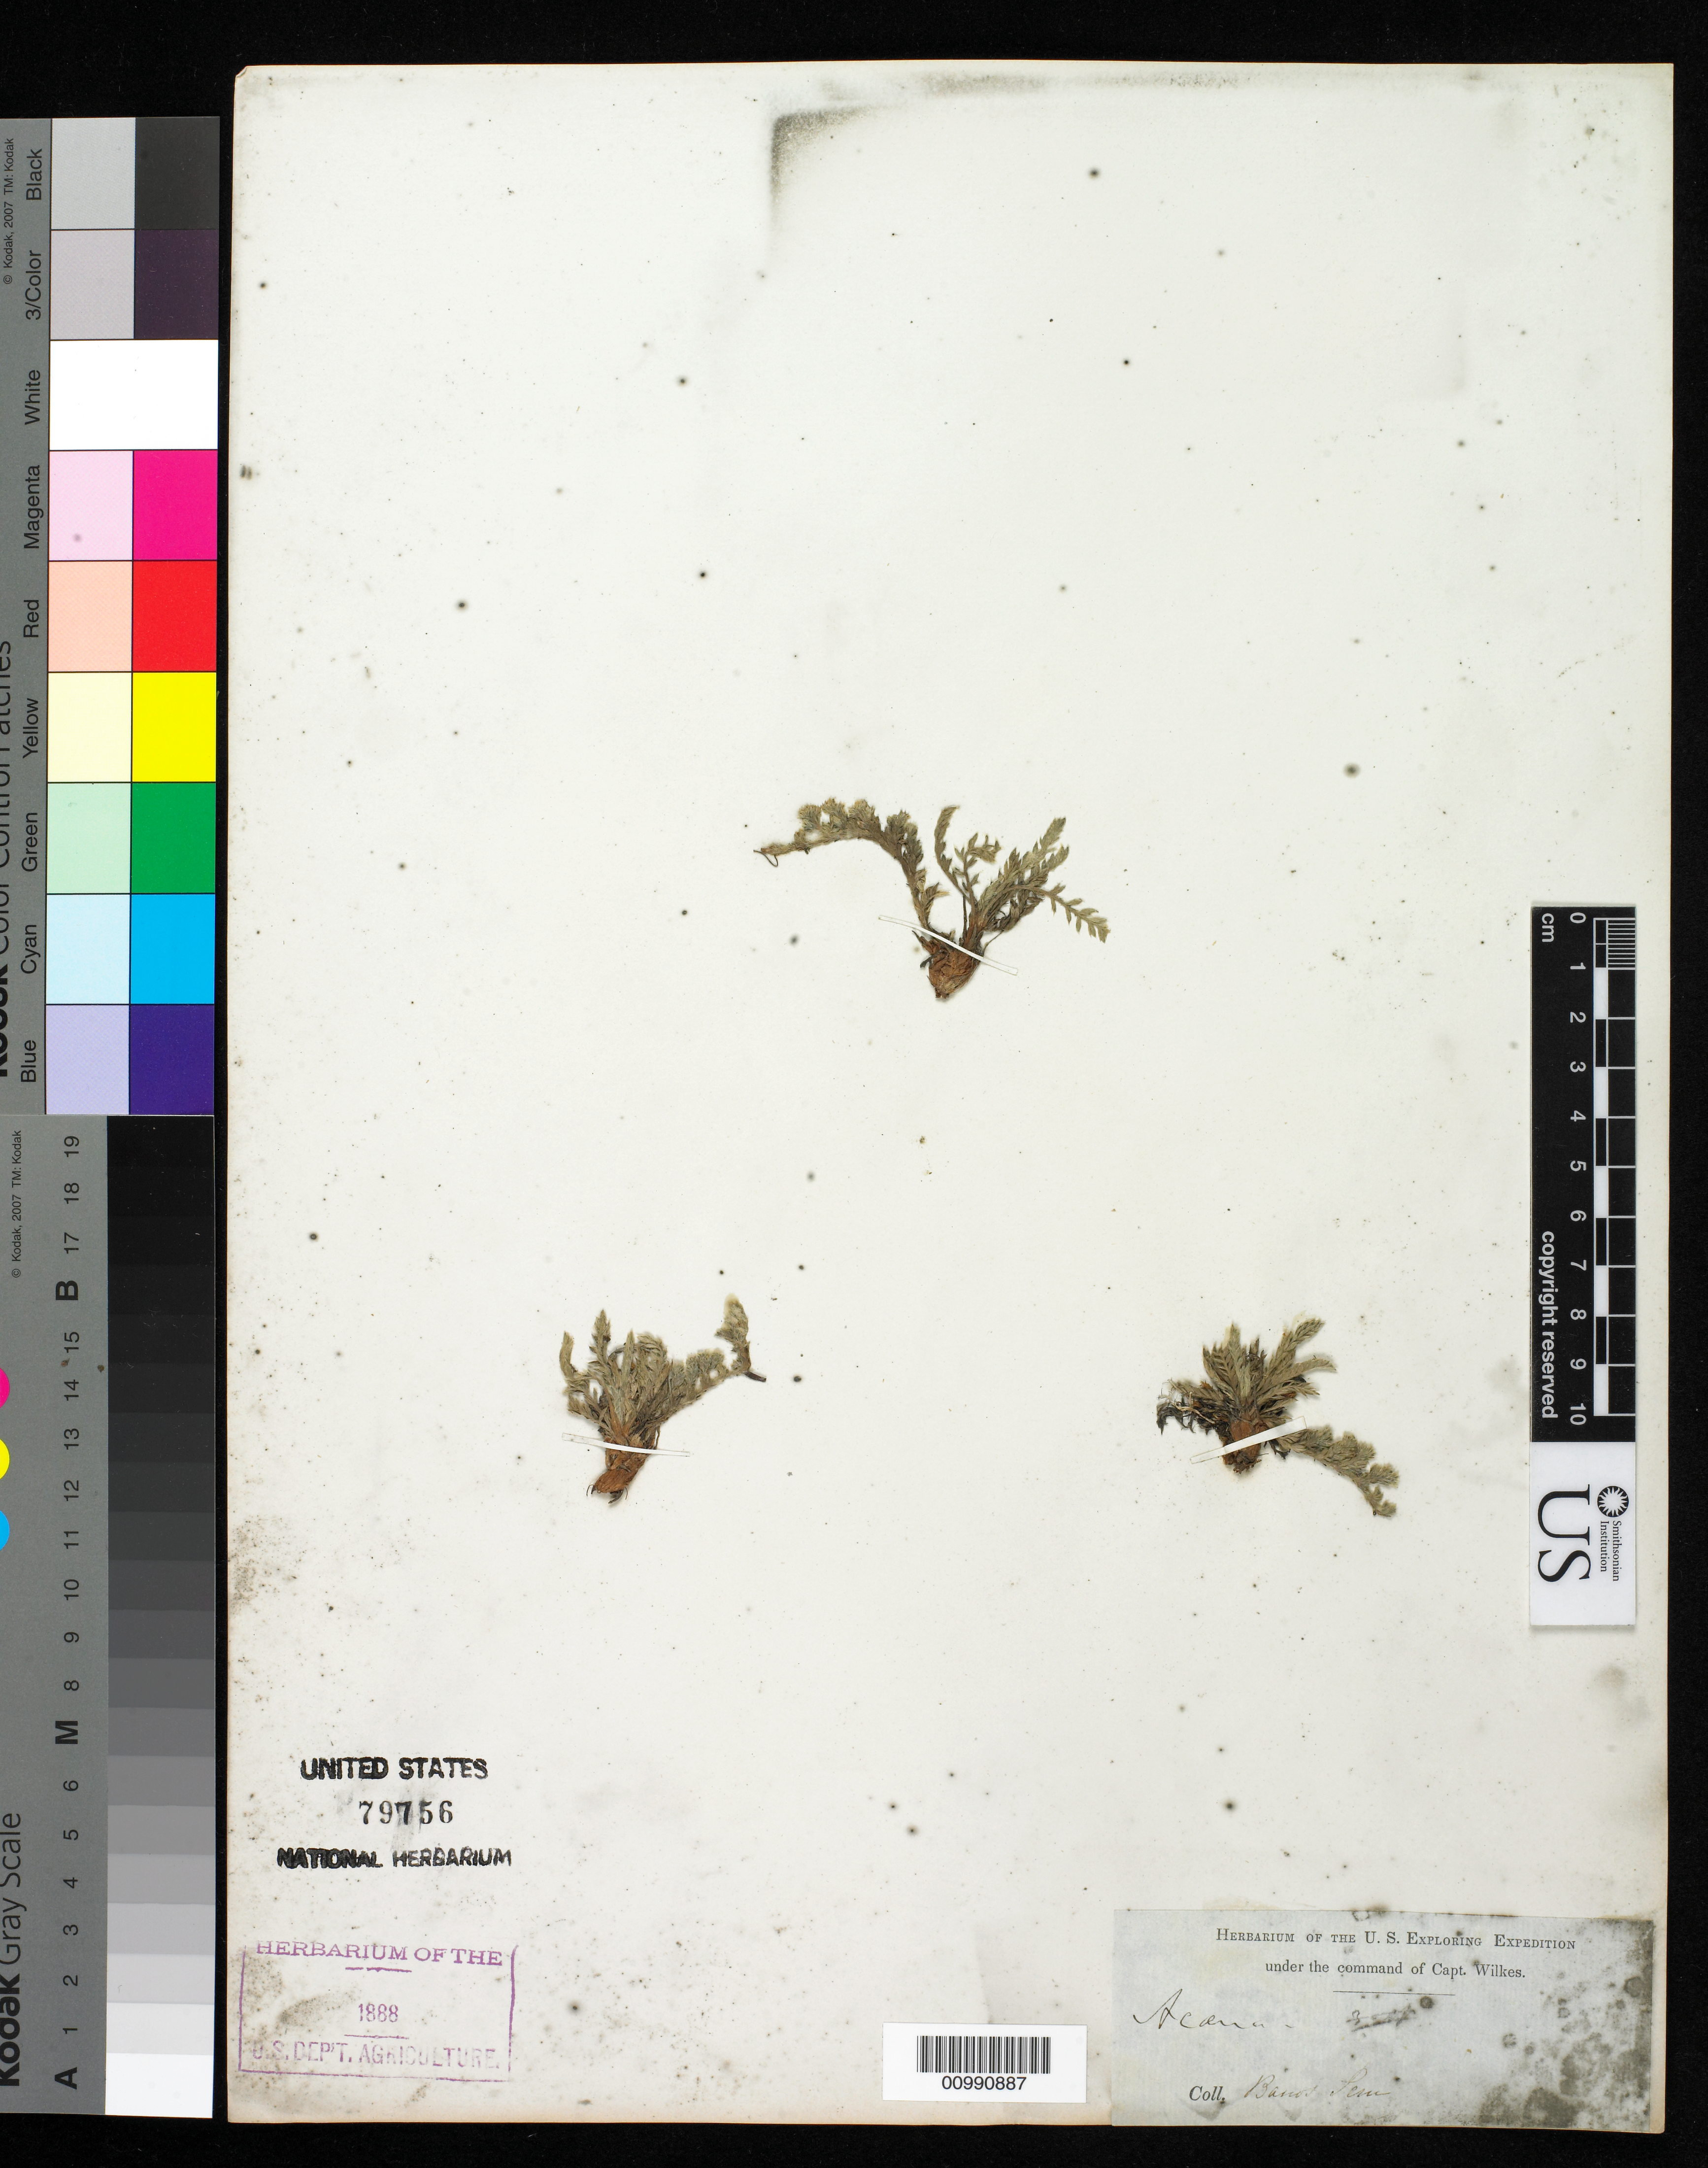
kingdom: Plantae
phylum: Tracheophyta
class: Magnoliopsida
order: Rosales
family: Rosaceae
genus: Acaena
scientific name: Acaena sp.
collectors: Wilkes Explor. Exped.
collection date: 1838/1842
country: Peru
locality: Banos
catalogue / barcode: US 79756